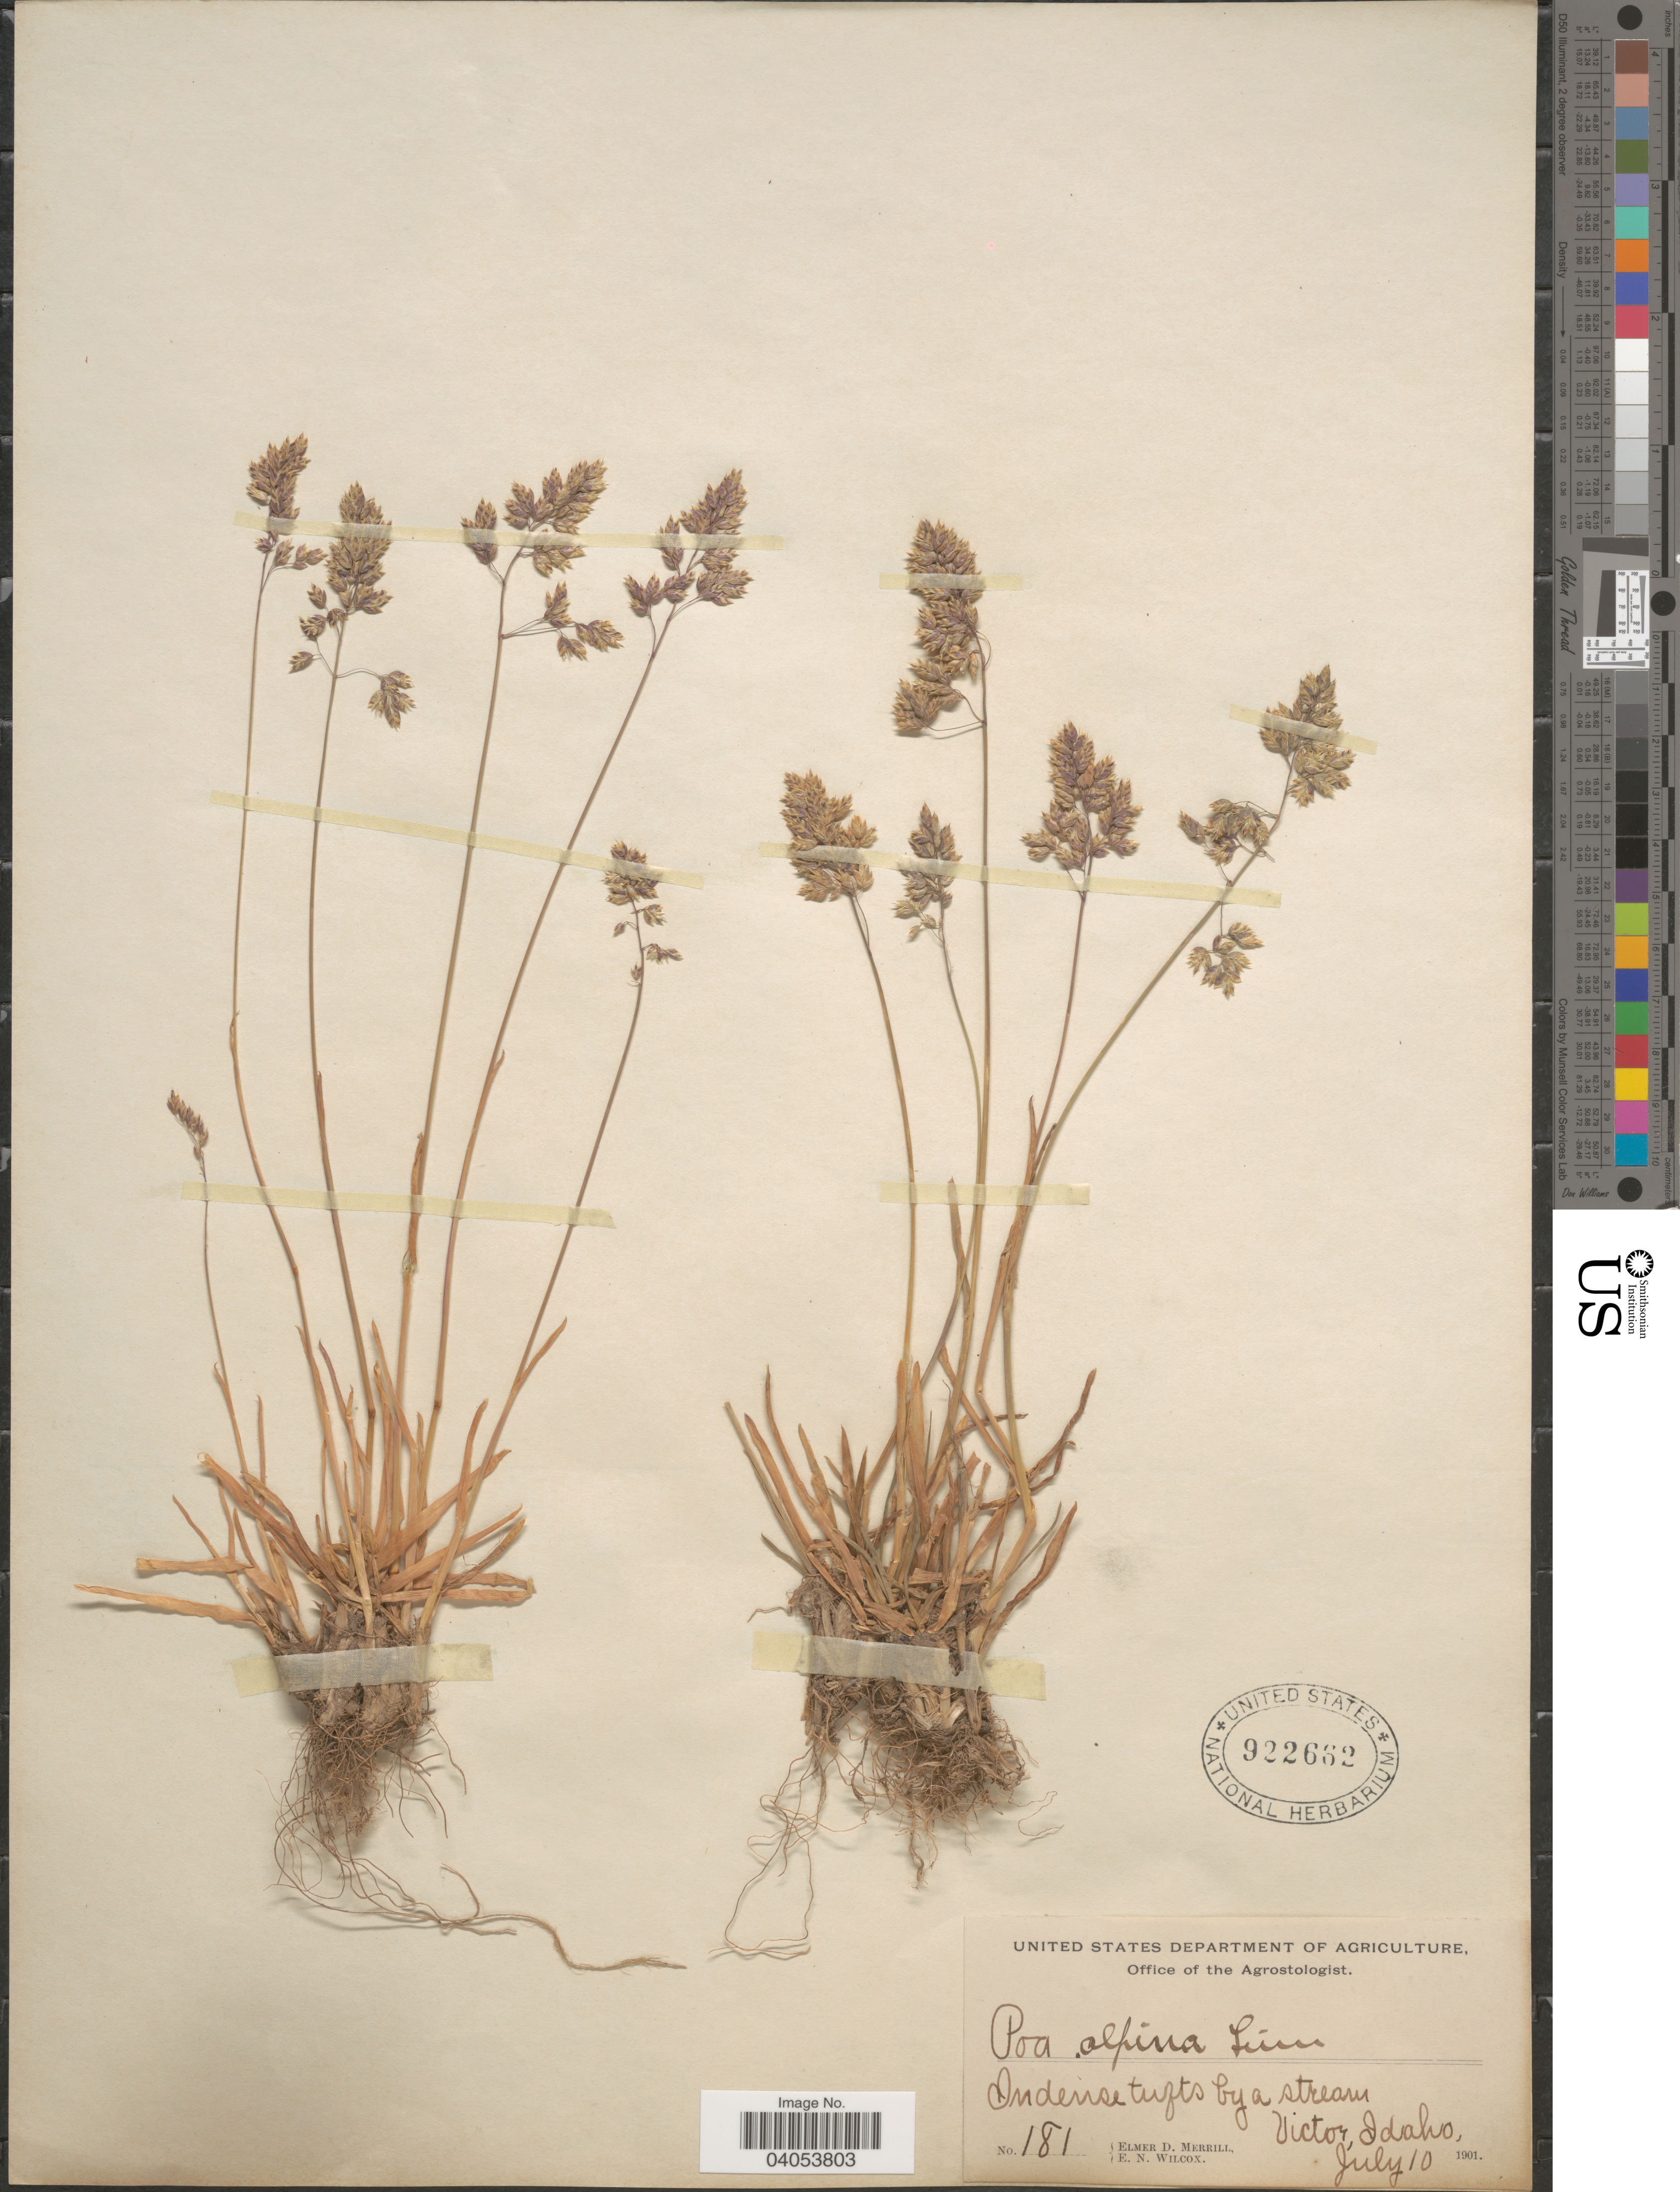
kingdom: Plantae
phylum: Tracheophyta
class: Liliopsida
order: Poales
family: Poaceae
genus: Poa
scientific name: Poa alpina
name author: L.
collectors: E. D. Merrill & E. Wilcox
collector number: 181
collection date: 1901-07-10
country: United States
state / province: Idaho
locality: Victor.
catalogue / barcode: US 922662